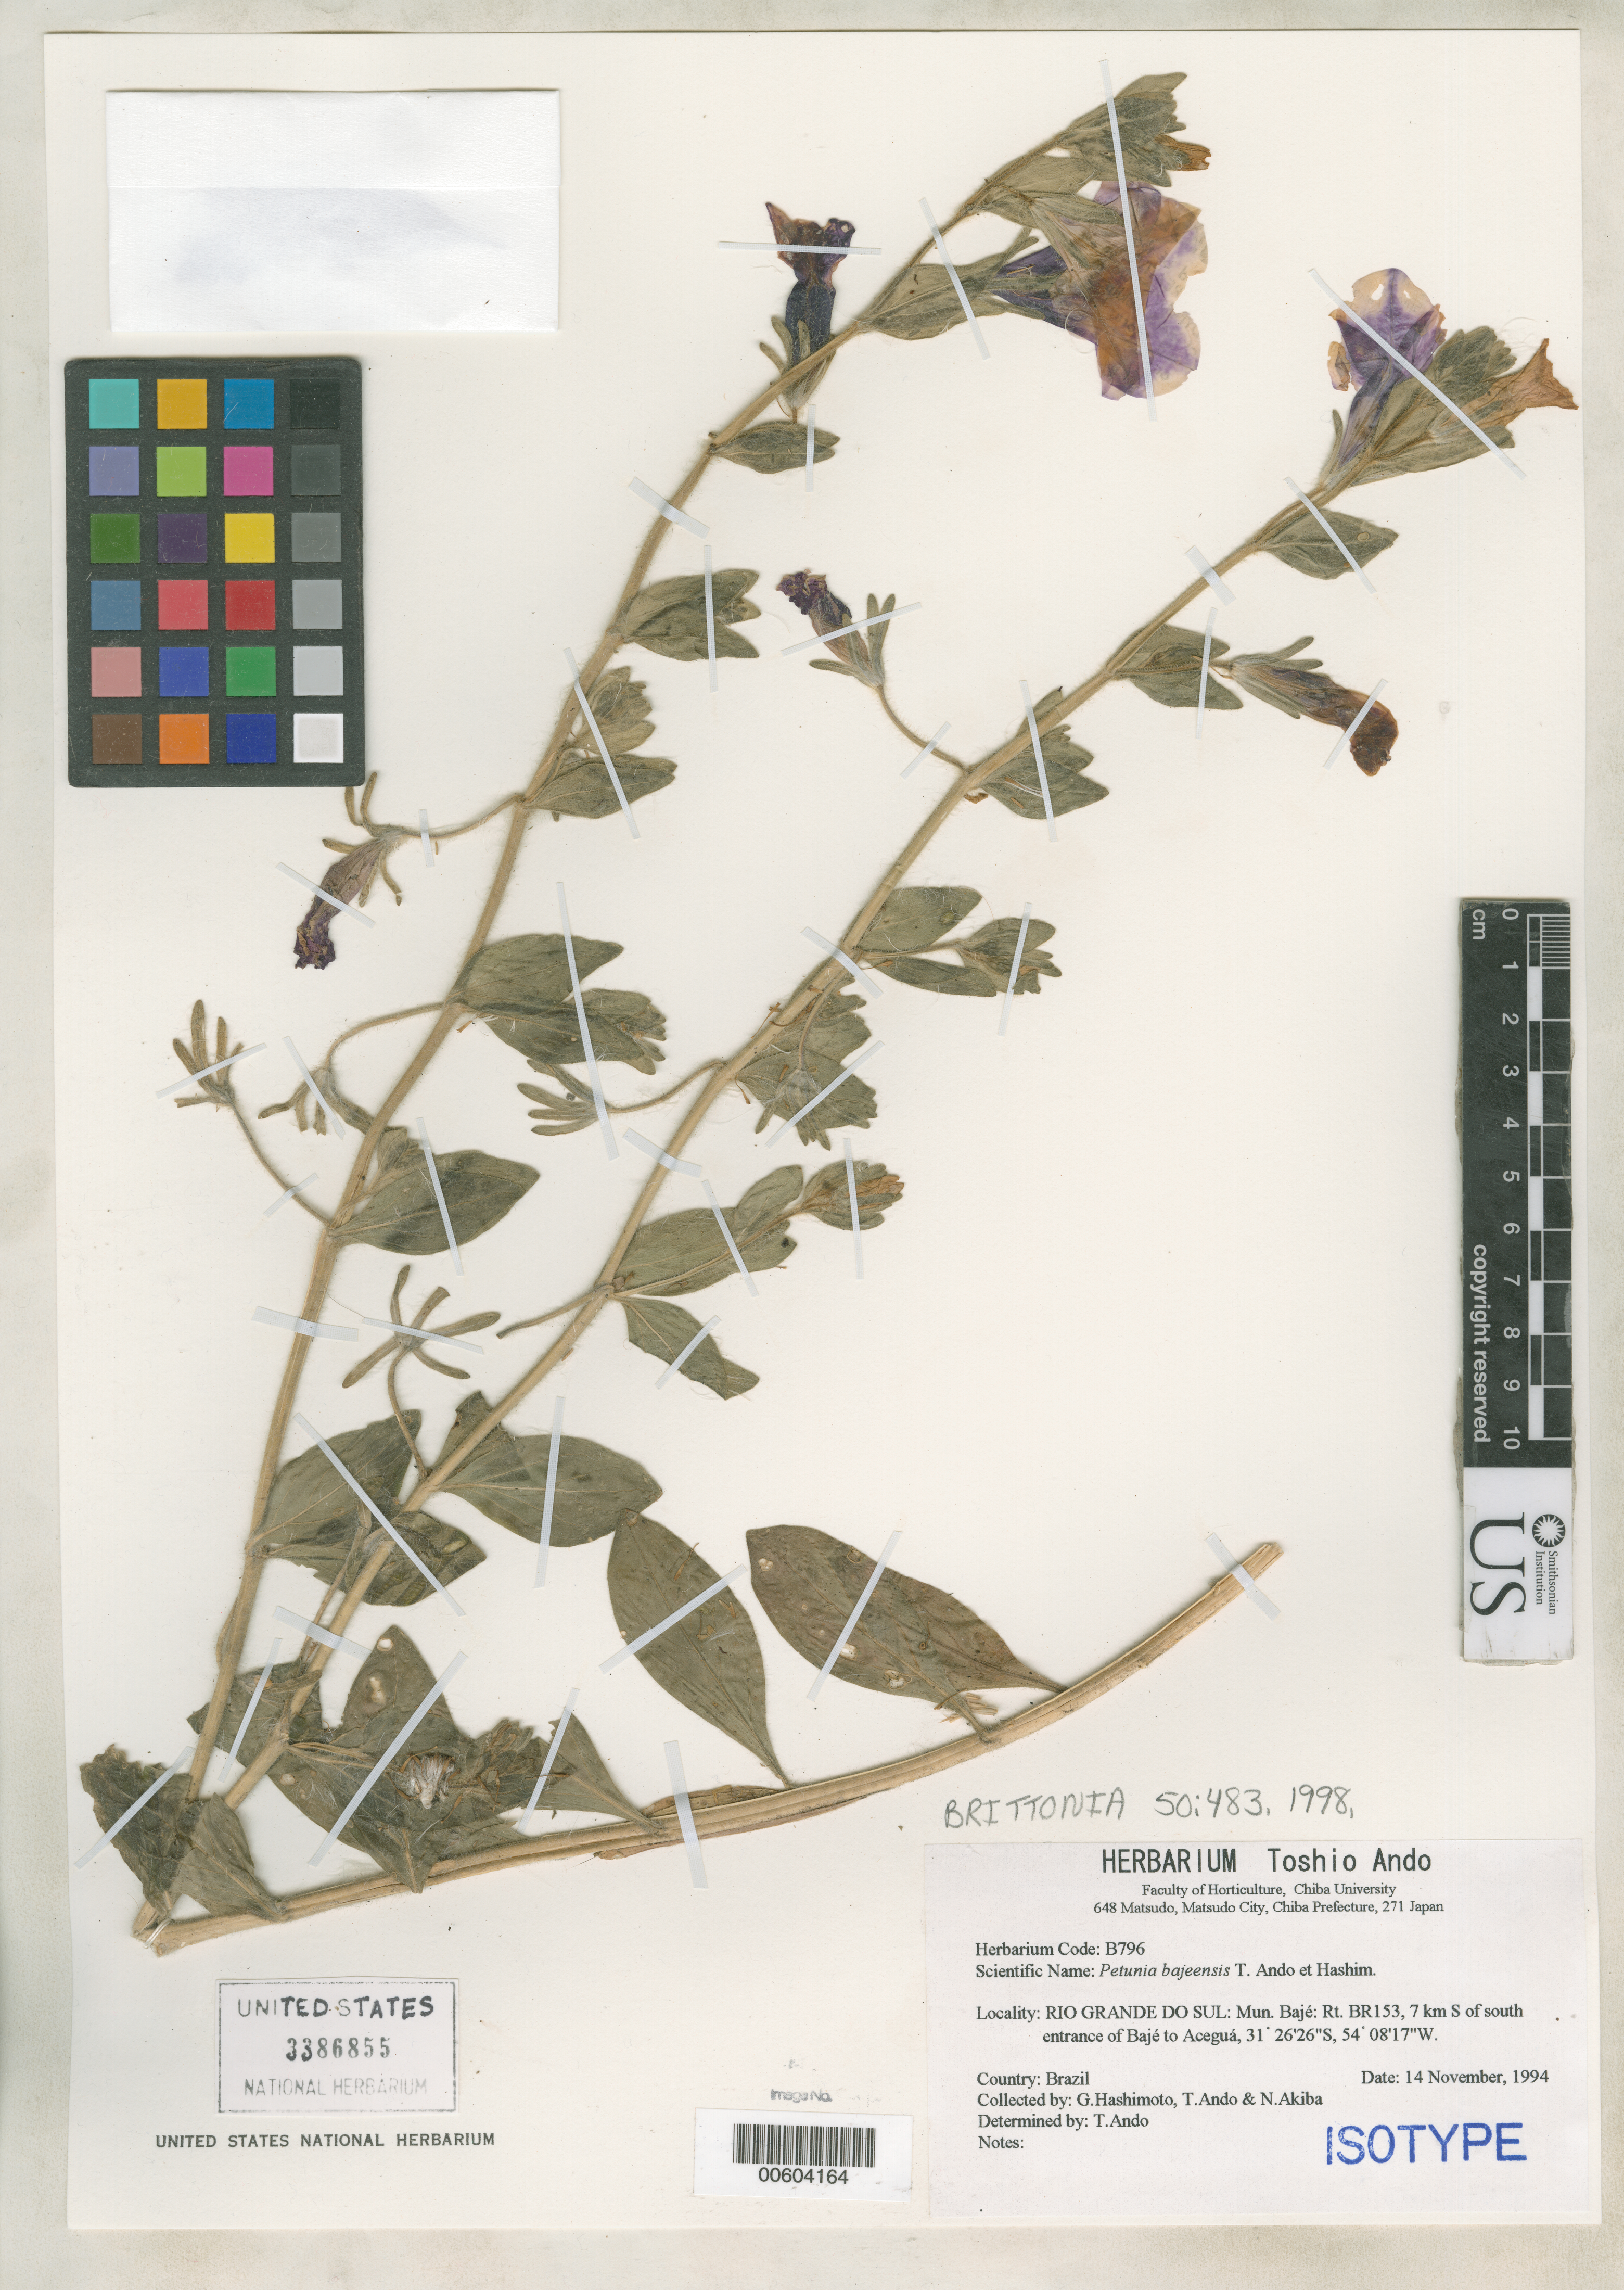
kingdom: Plantae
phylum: Tracheophyta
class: Magnoliopsida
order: Solanales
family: Solanaceae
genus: Petunia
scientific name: Petunia bajeensis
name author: T. Ando & Hashimoto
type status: Isotype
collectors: G. Hashimoto, T. Ando & N. Akiba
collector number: B 796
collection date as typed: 14 Nov 1994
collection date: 1994-11-14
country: Brazil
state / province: Rio Grande do Sul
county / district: Baje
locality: Rt. BR 153, 7 km S of south entrance of Baje to Acegua.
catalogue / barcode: US 3386855